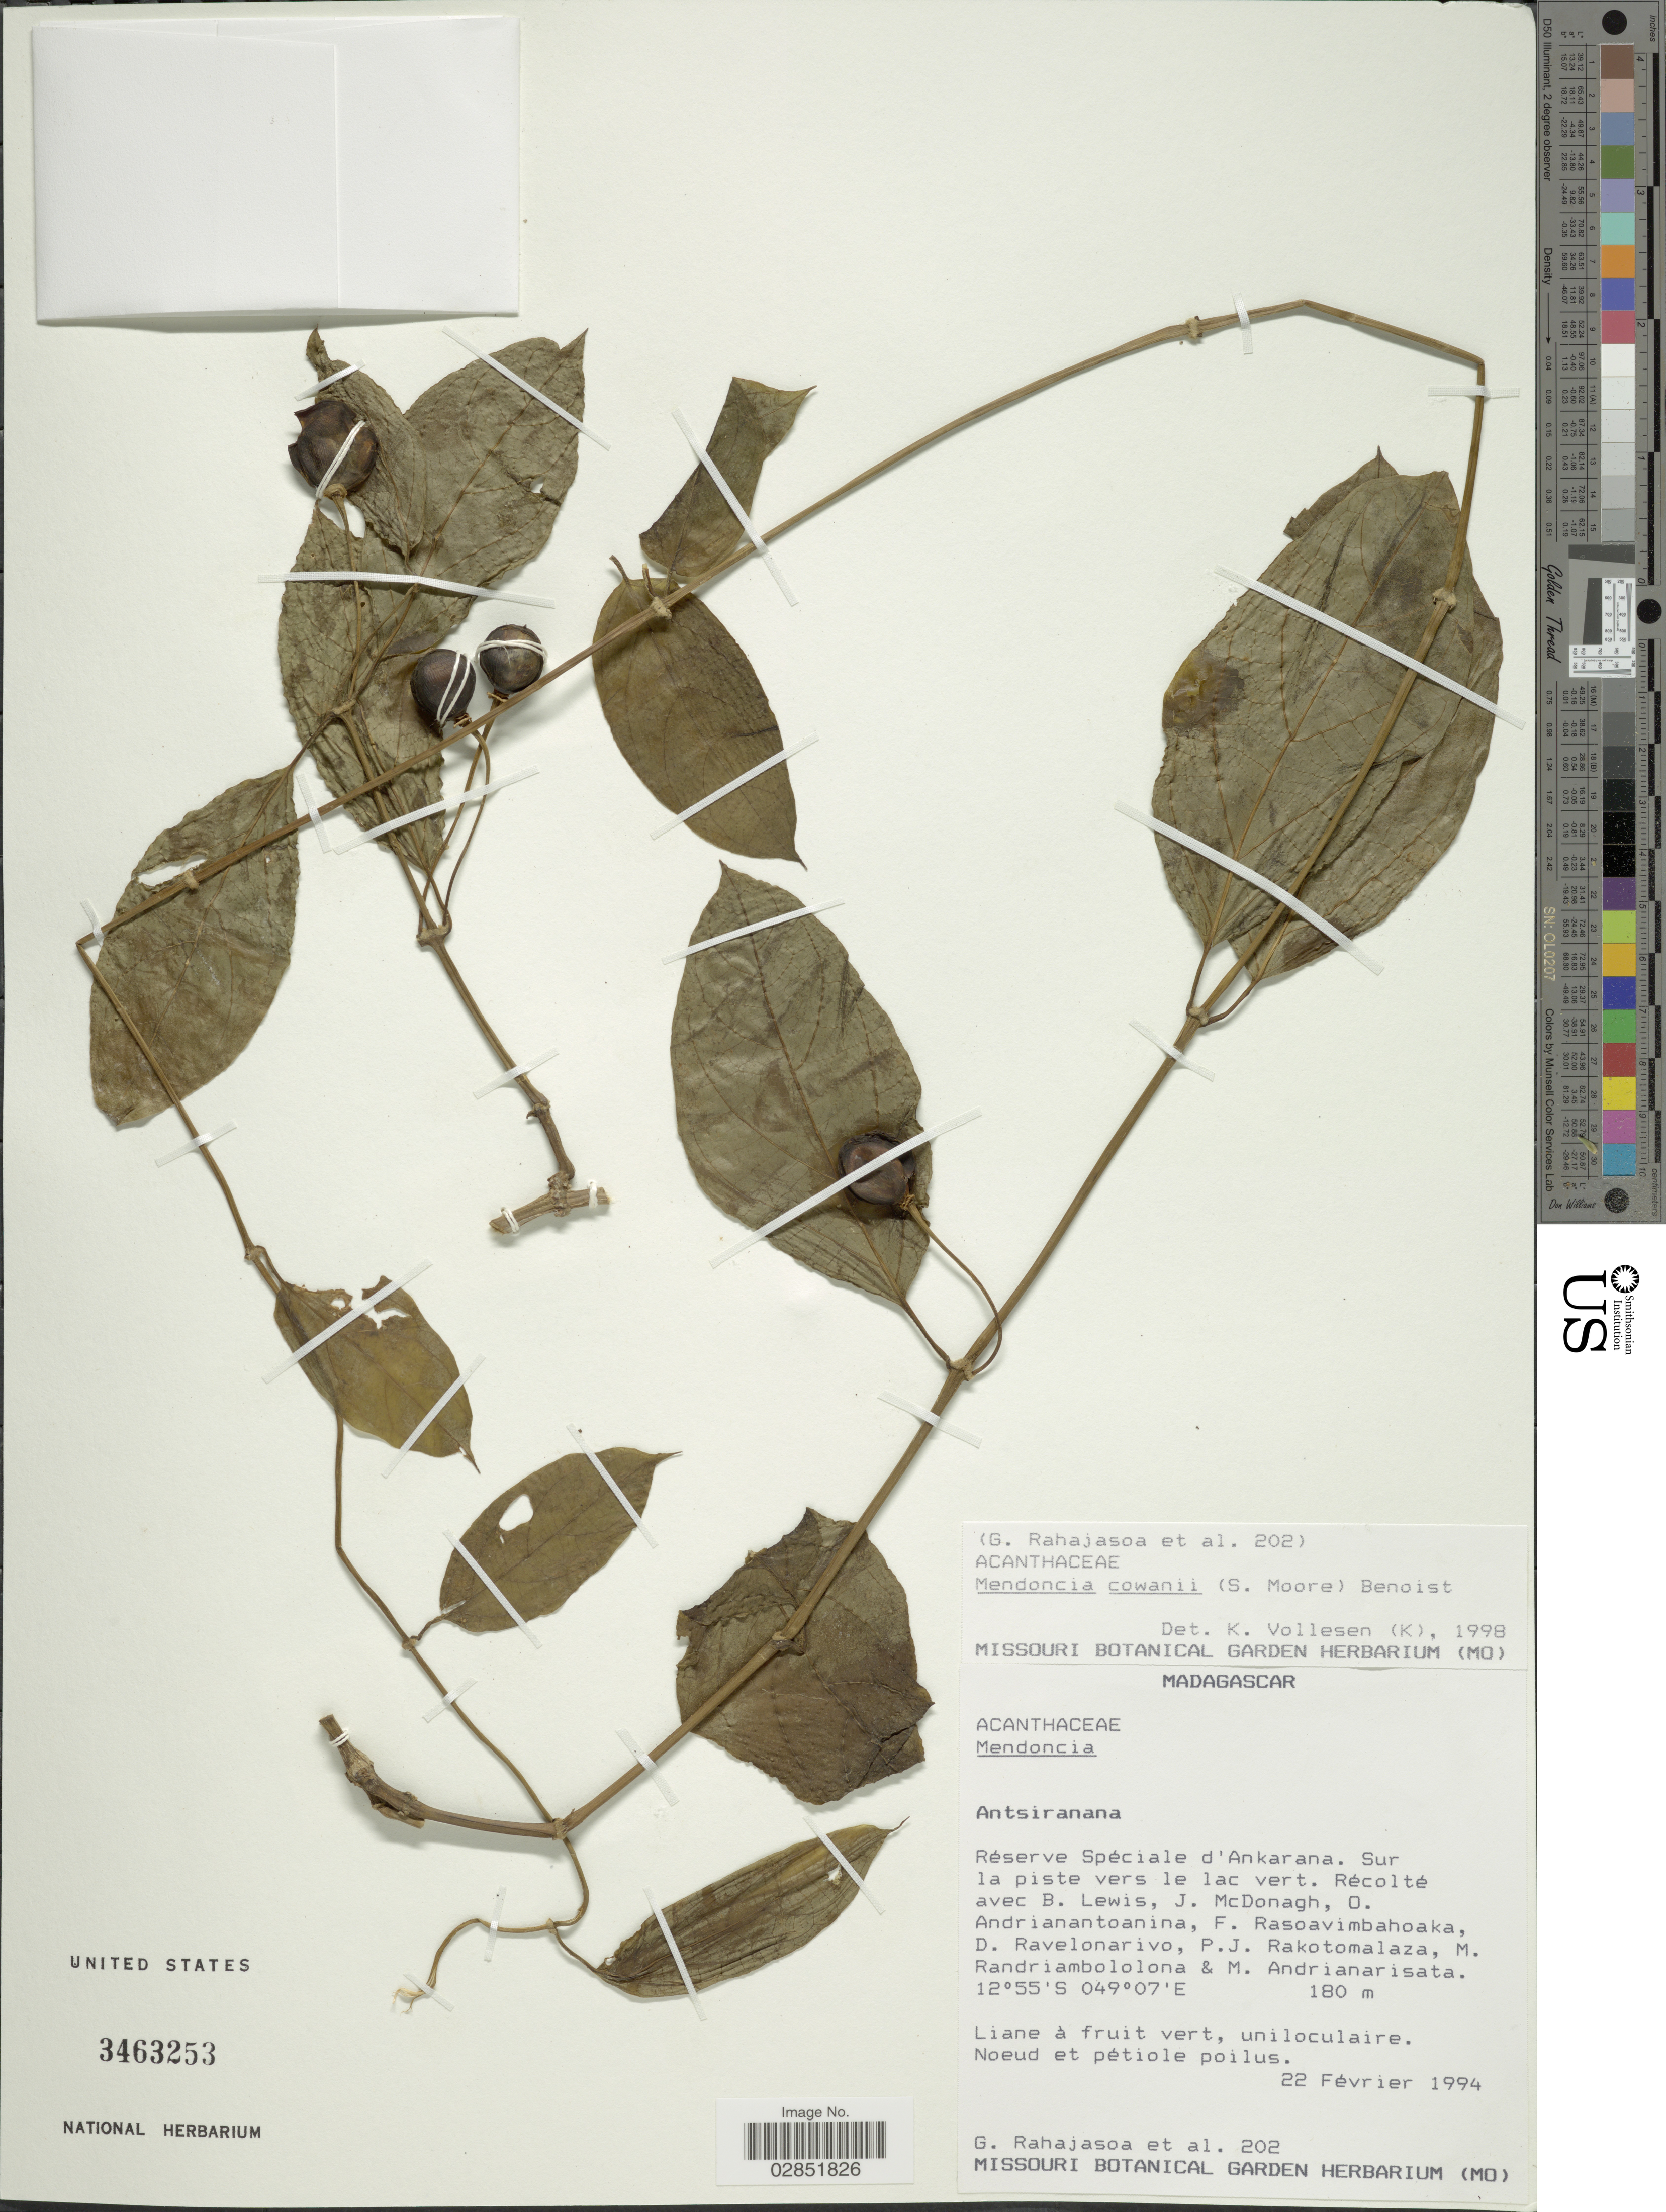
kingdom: Plantae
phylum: Tracheophyta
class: Magnoliopsida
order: Lamiales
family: Acanthaceae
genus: Mendoncia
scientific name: Mendoncia flagellaris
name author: (Baker) Benoist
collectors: G. Rahajasoa, B. Lewis, J. McDonagh, O. Andrianantoanina & et al.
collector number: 202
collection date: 1994-02-22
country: Madagascar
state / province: Diana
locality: Réserve Spéciale d'Ankarana. Sur la piste vers le lac vert.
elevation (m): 180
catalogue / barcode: US 3463253